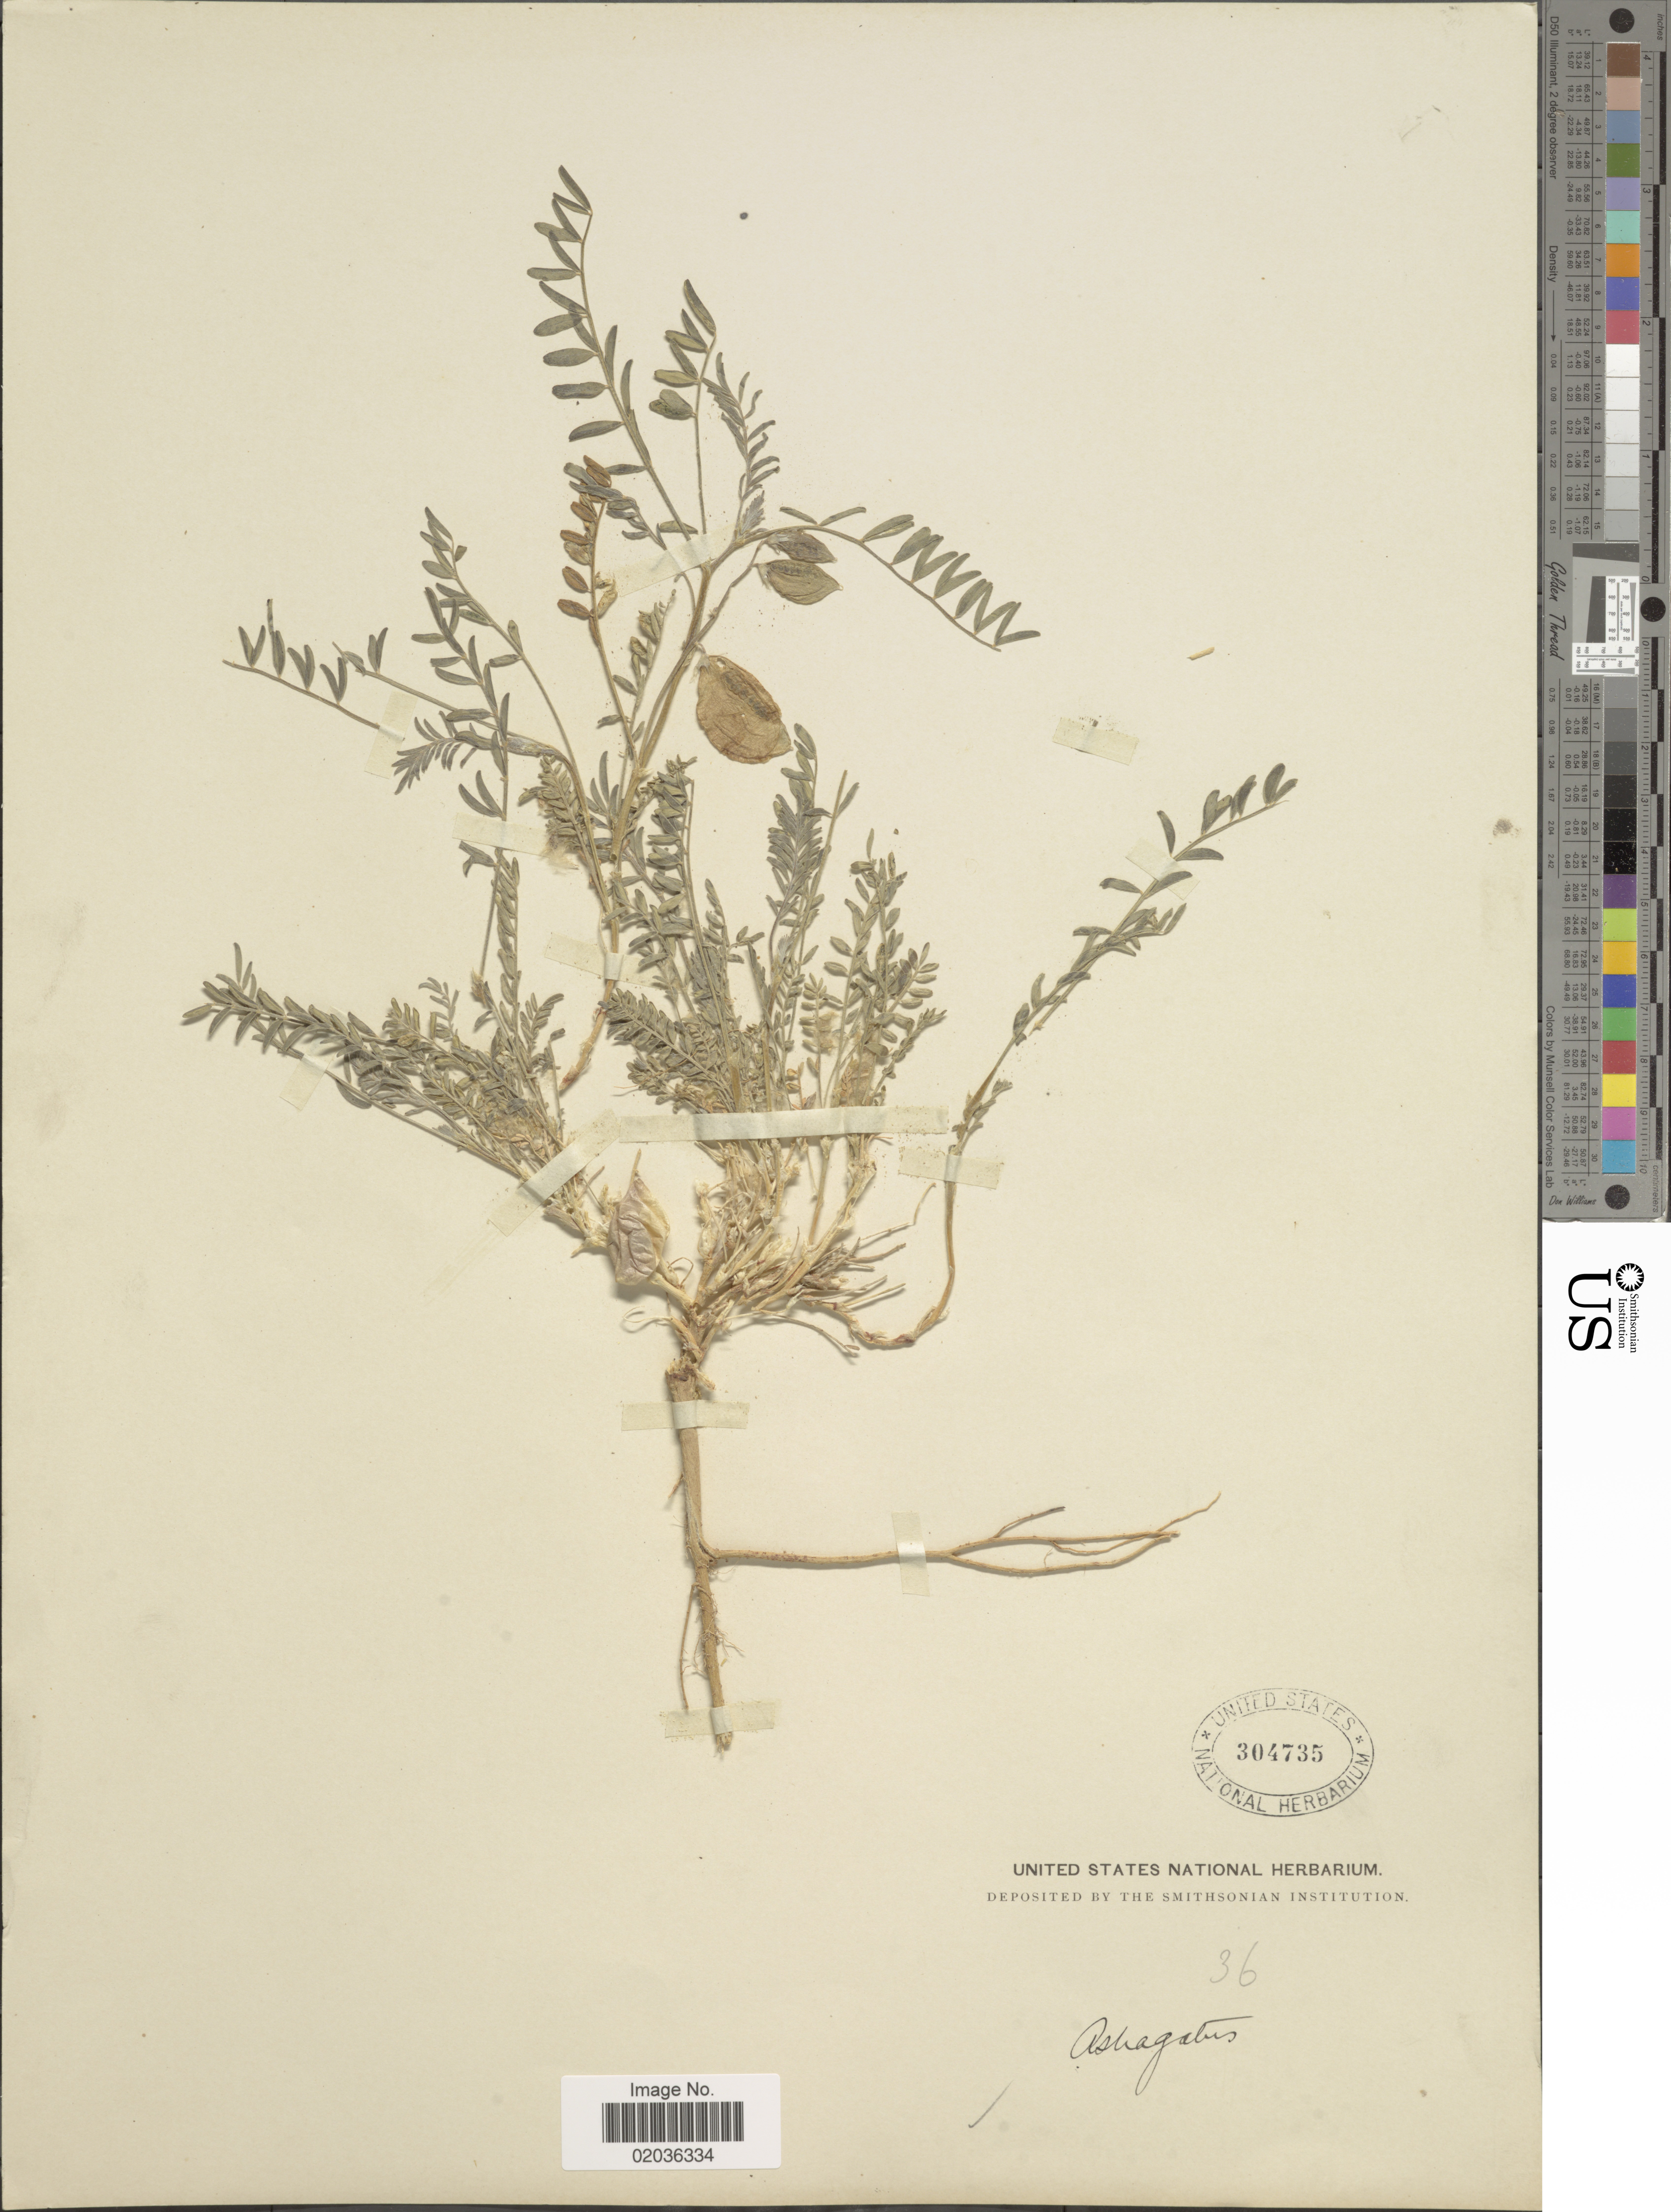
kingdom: Plantae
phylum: Tracheophyta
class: Magnoliopsida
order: Fabales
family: Fabaceae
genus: Astragalus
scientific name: Astragalus wootonii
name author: E. Sheld.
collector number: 36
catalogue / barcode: US 304735